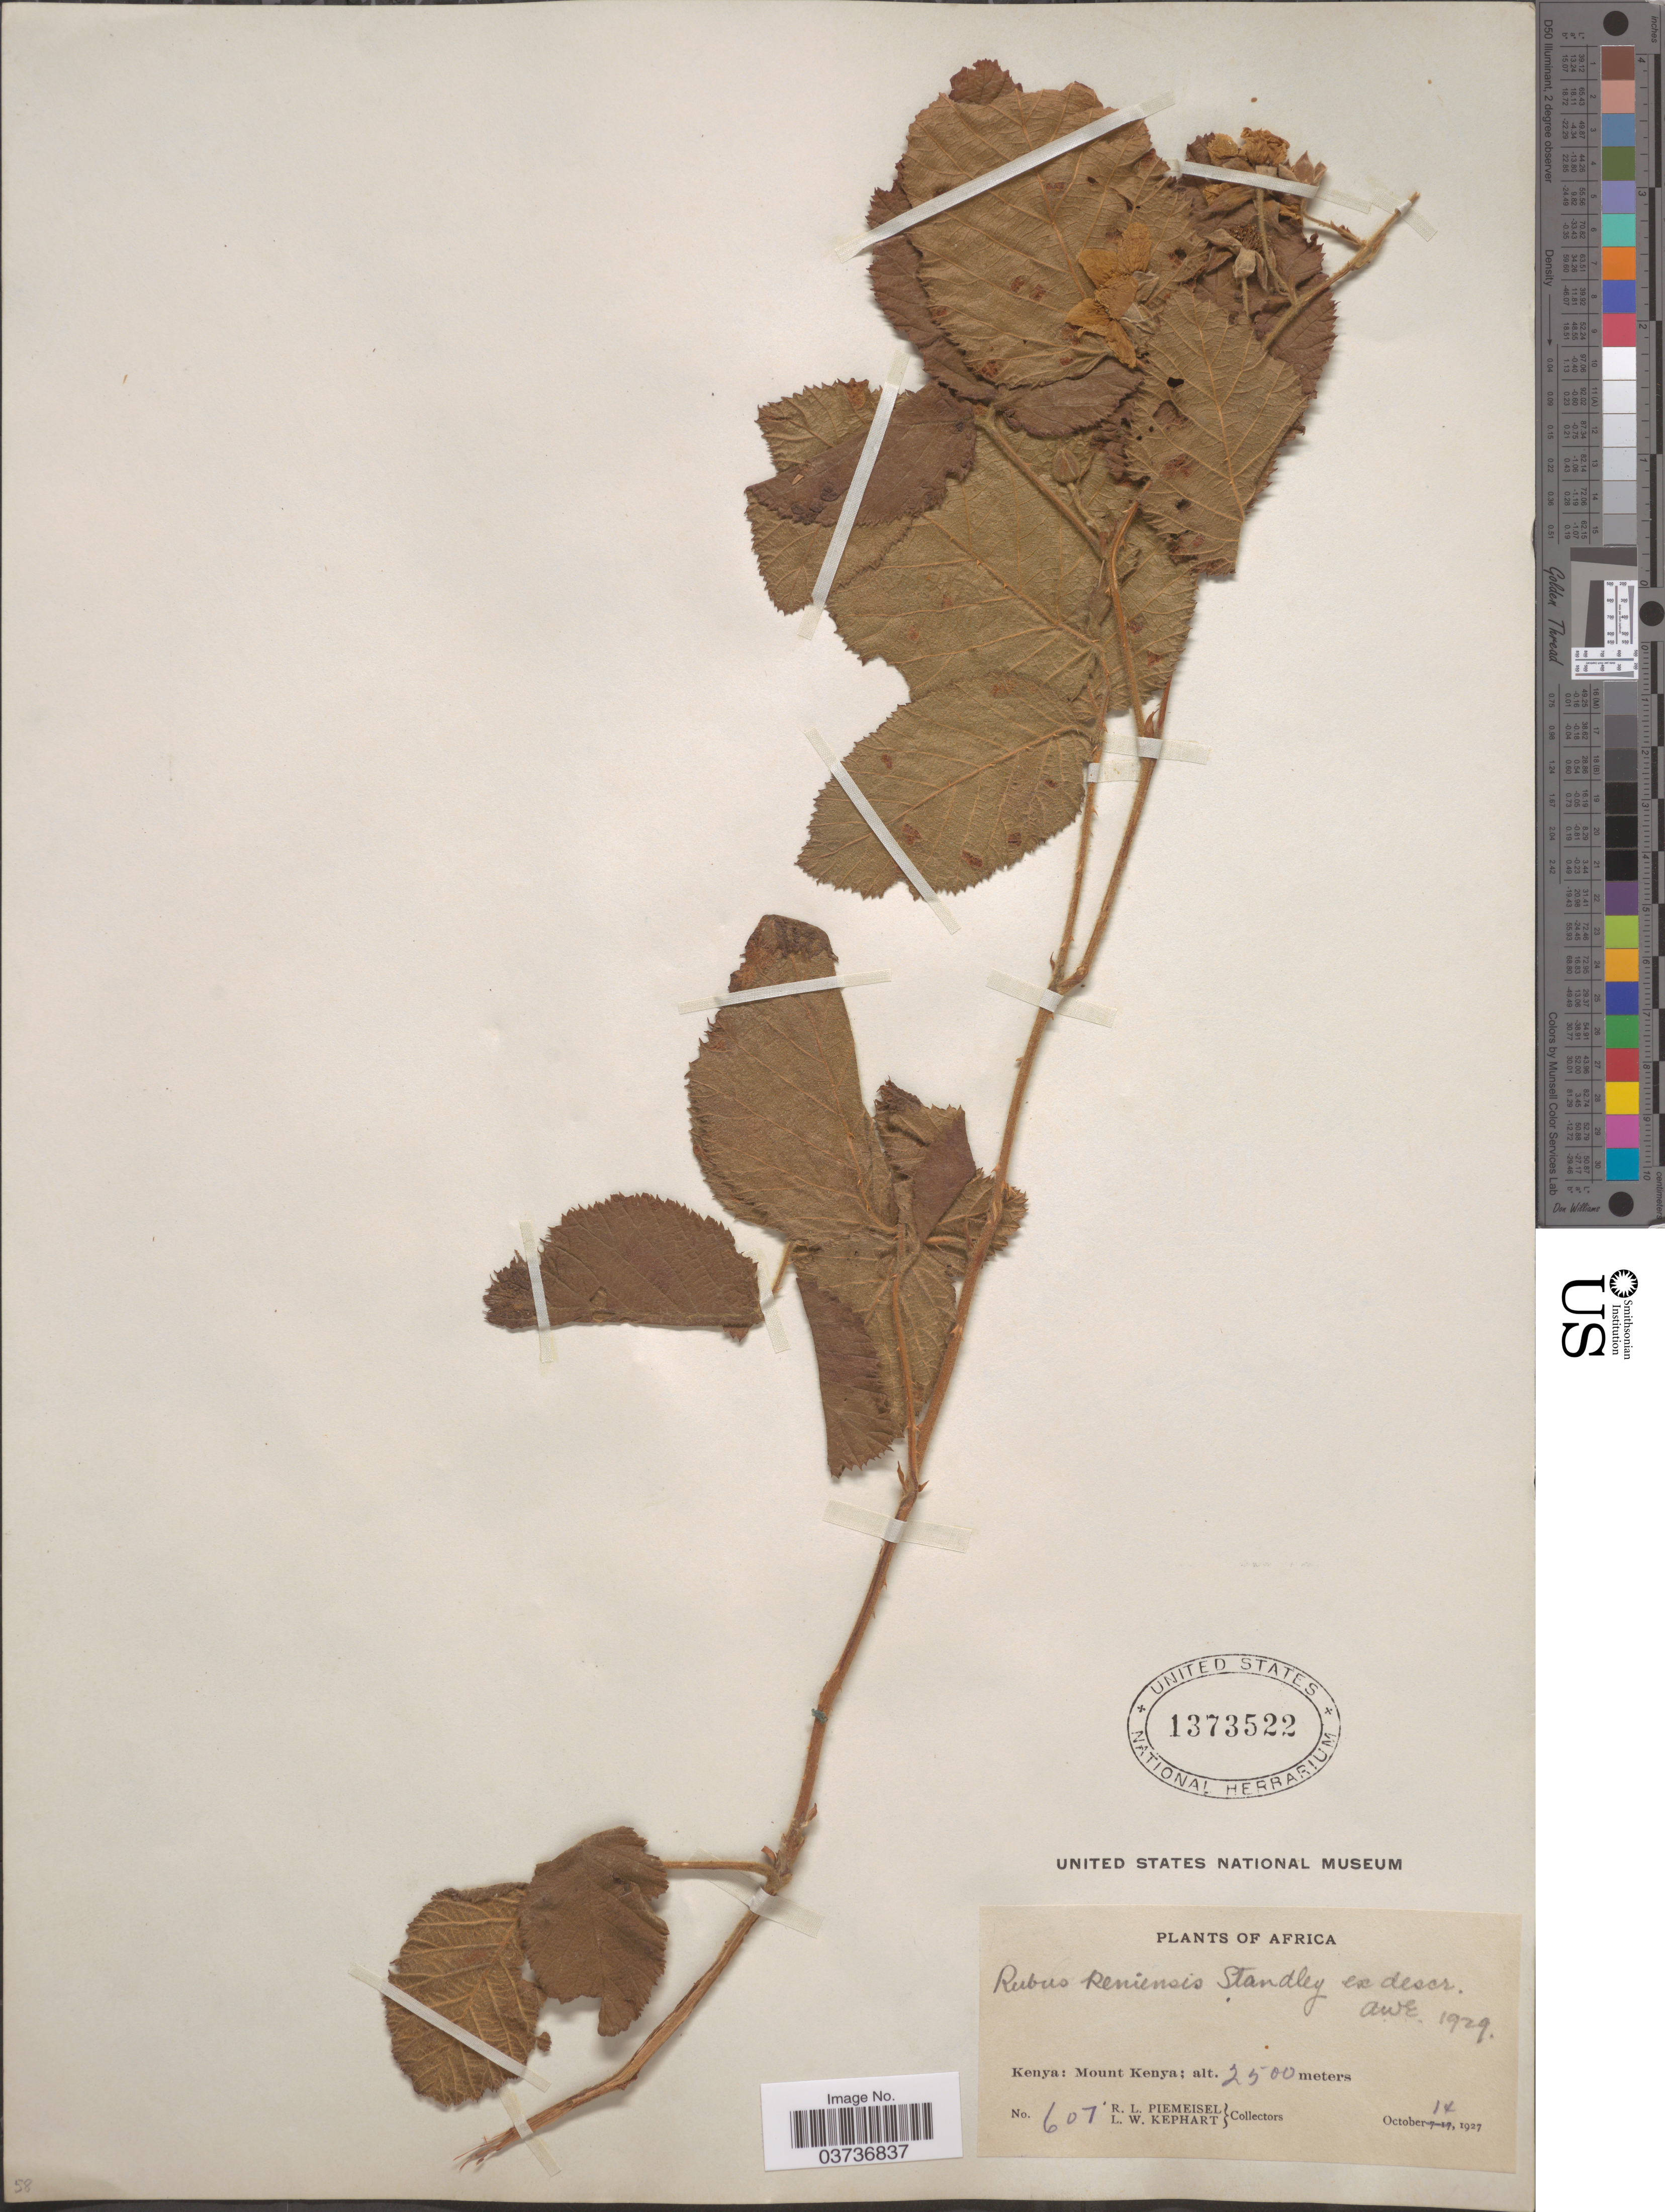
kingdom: Plantae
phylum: Tracheophyta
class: Magnoliopsida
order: Rosales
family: Rosaceae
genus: Rubus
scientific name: Rubus keniensis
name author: Standl.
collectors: R. L. Piemeisel & L. W. Kephart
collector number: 607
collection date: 1927-10-14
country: Kenya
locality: Mount Kenya.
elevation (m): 2500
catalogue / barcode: US 1373522